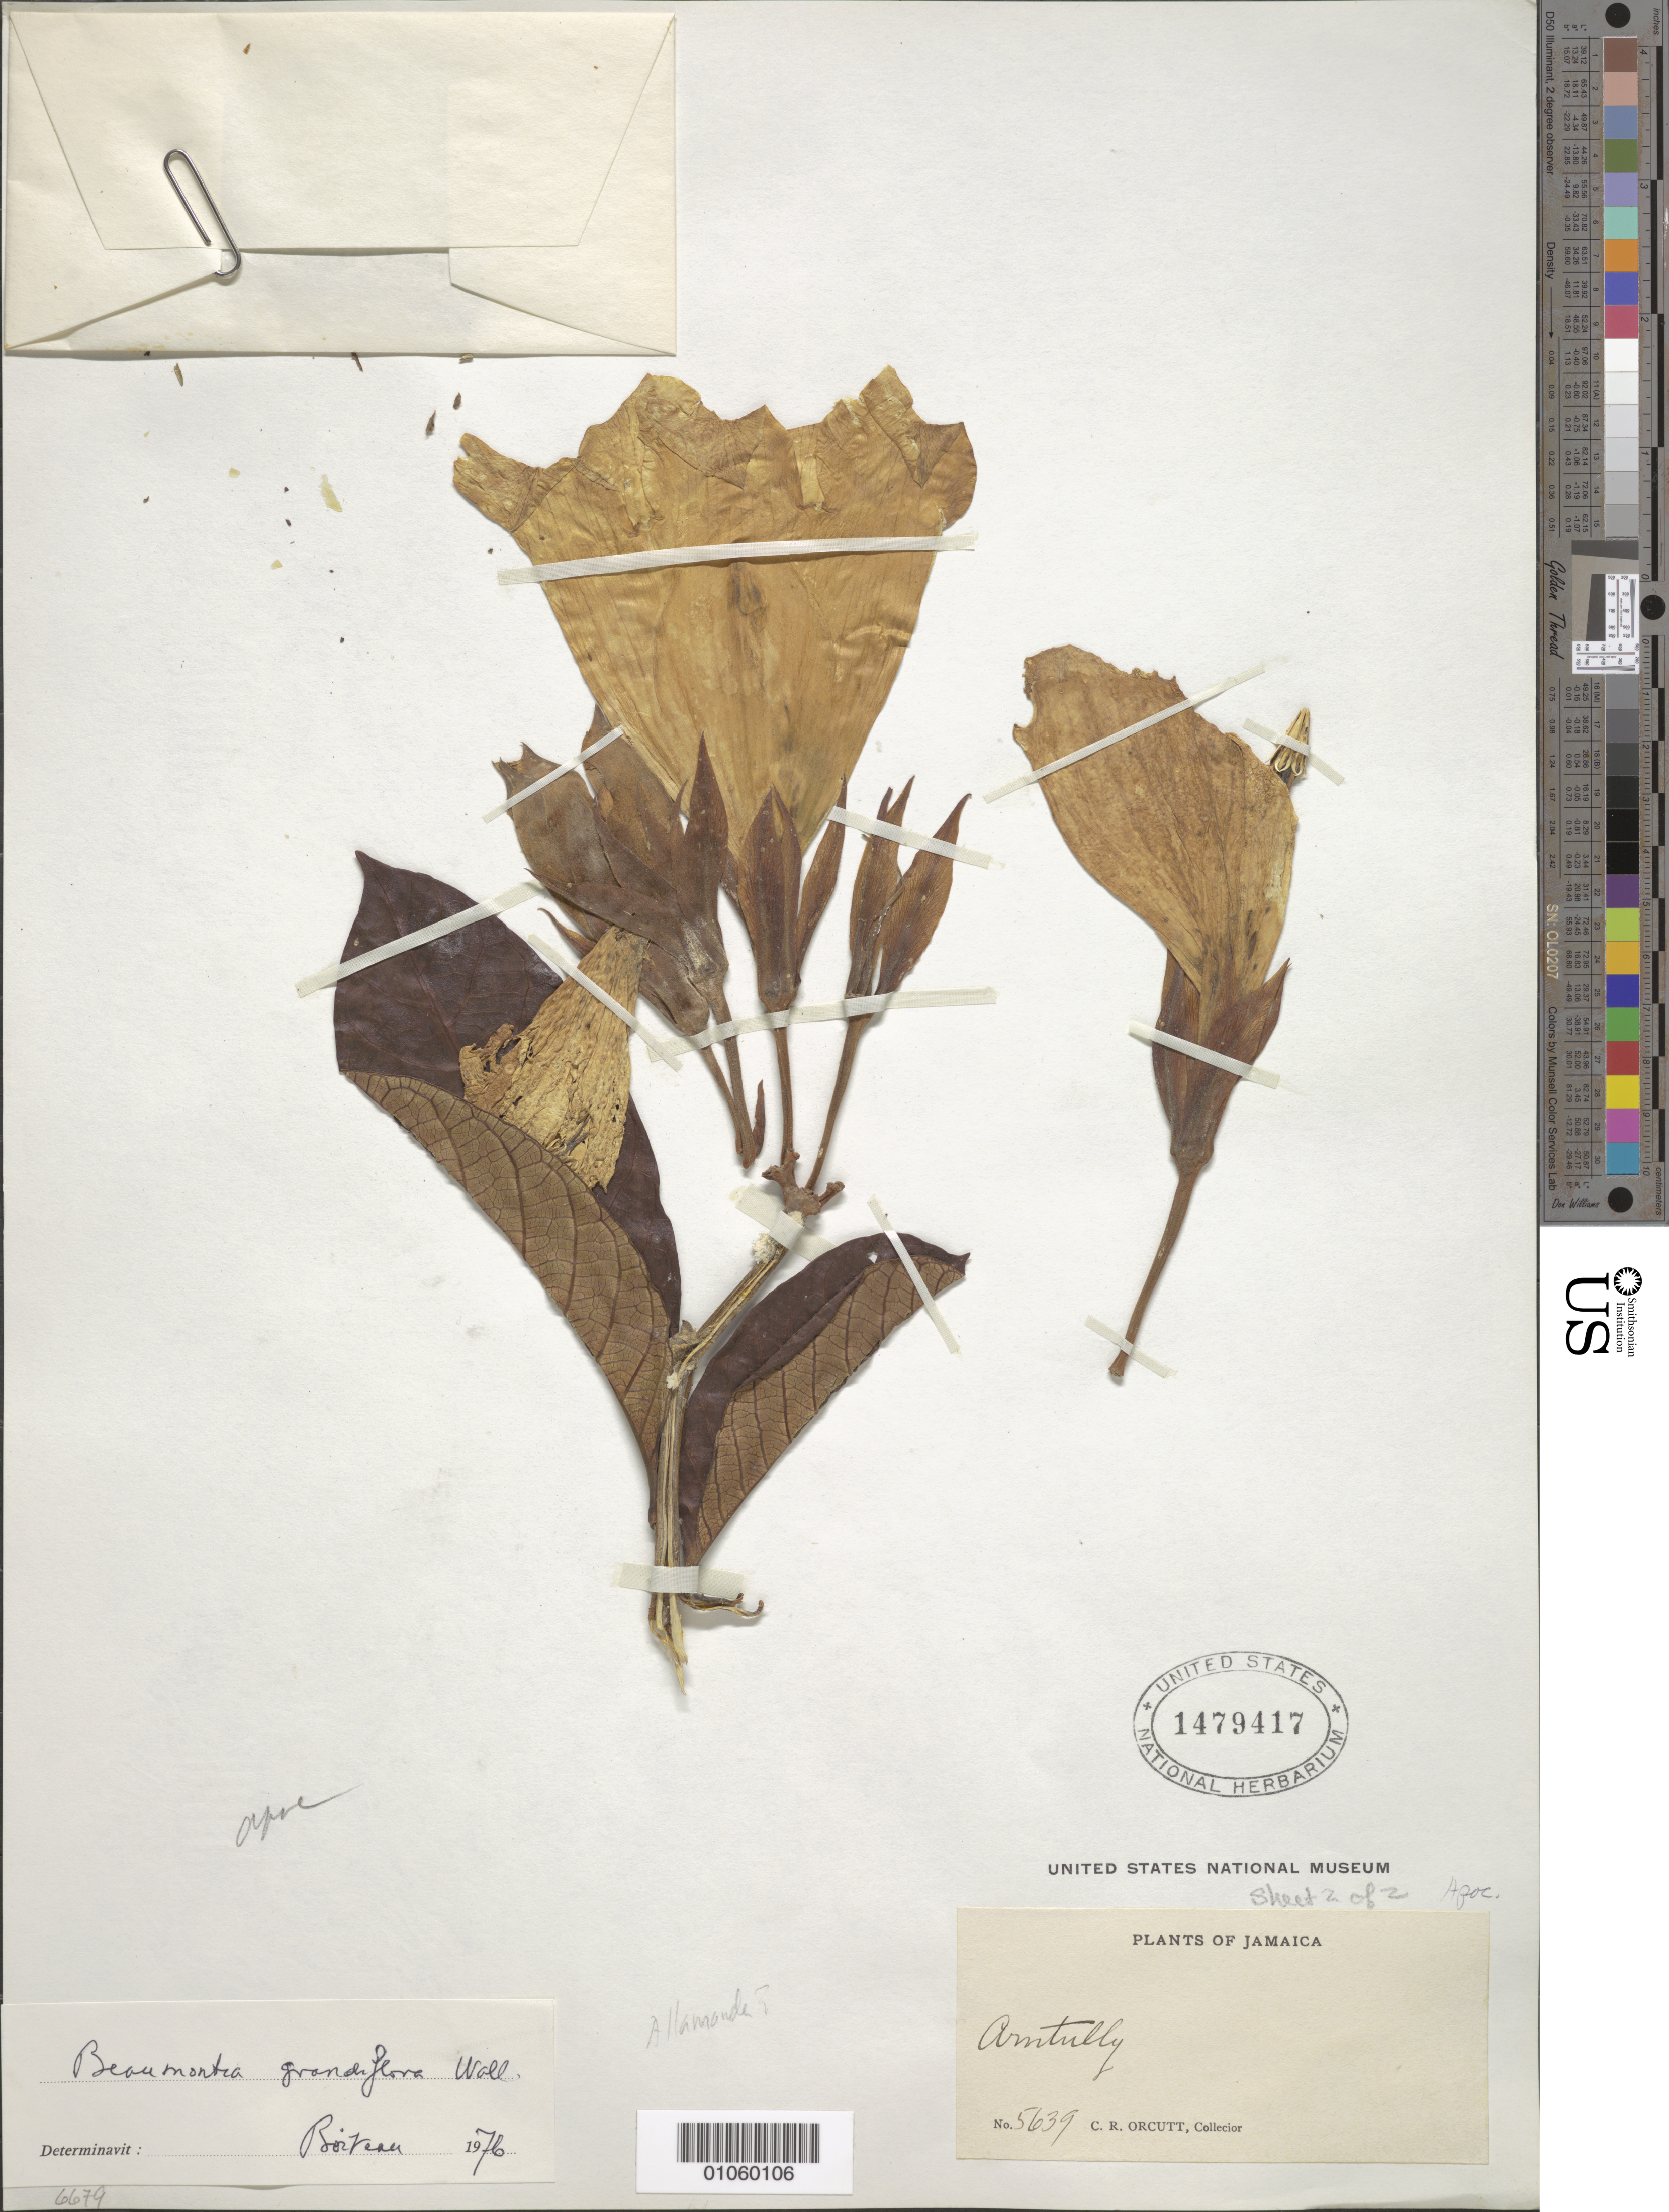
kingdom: Plantae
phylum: Tracheophyta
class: Magnoliopsida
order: Gentianales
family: Apocynaceae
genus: Beaumontia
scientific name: Beaumontia grandiflora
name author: Wall.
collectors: C. R. Orcutt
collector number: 5639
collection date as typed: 1928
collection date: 1928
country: Jamaica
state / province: Saint Thomas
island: Jamaica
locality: Arntully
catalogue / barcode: US 1479417